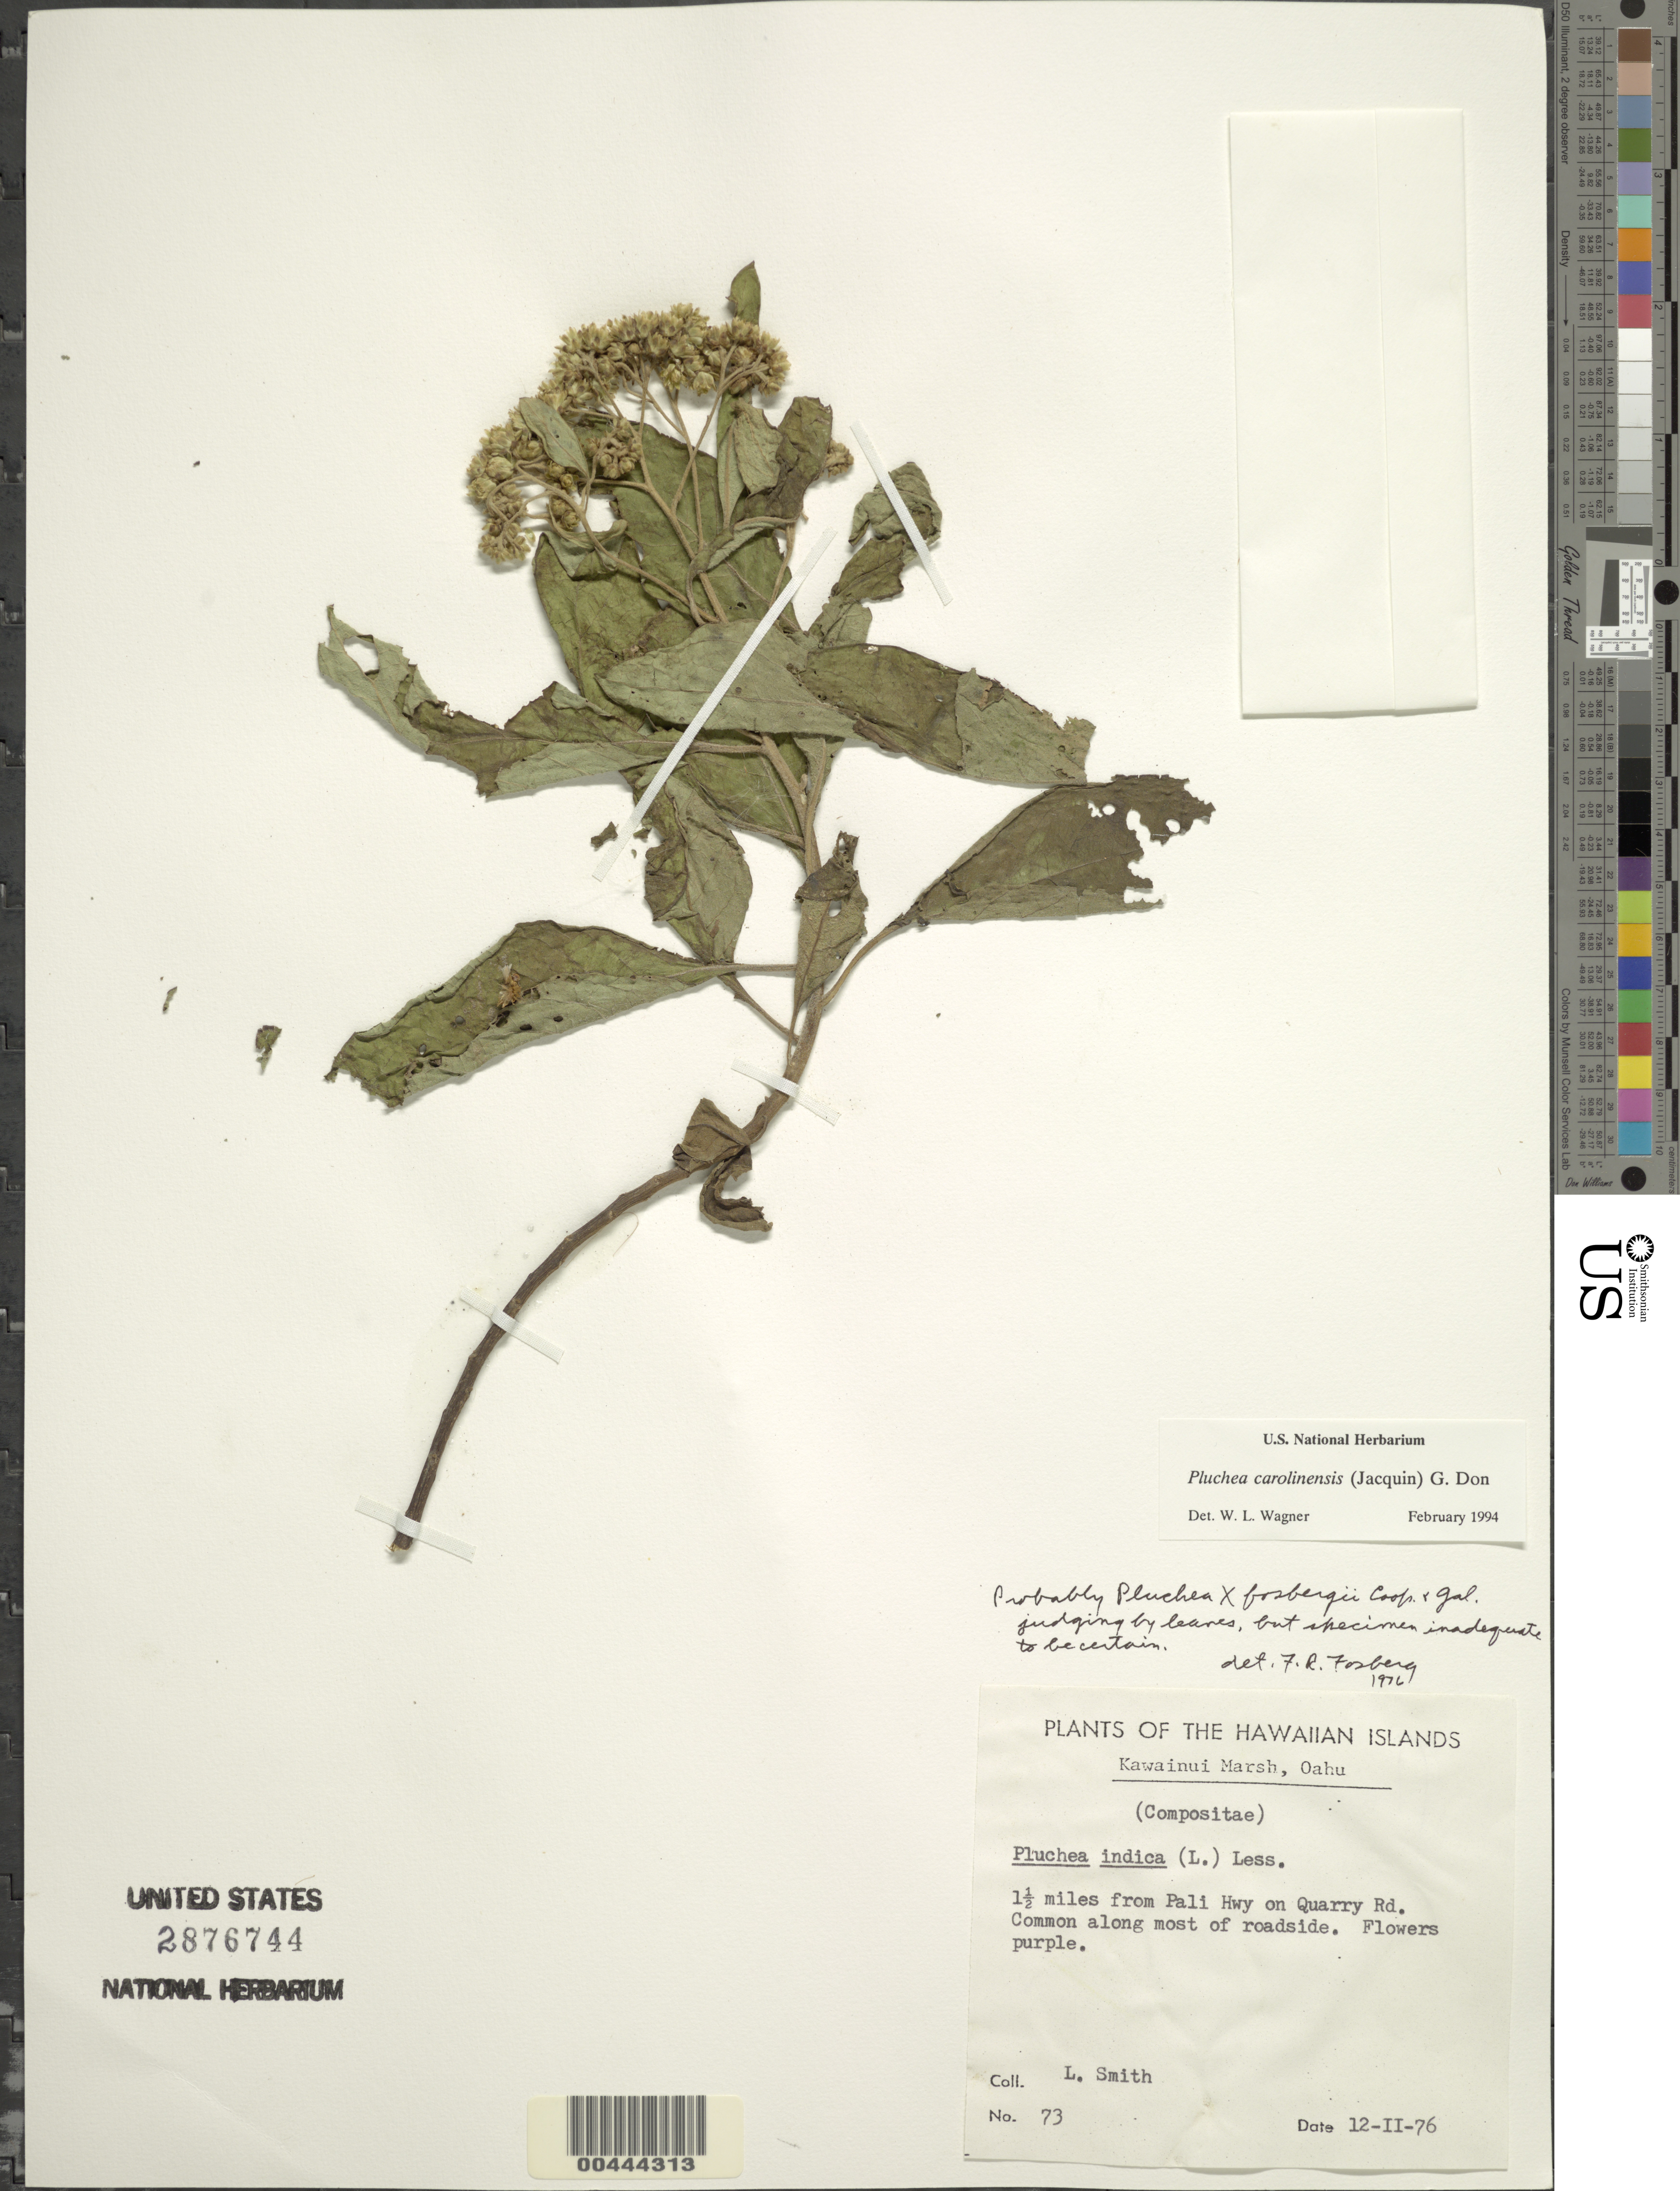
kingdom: Plantae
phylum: Tracheophyta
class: Magnoliopsida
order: Asterales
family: Asteraceae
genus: Pluchea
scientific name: Pluchea carolinensis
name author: (Jacq.) D. Don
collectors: L. Smith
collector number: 73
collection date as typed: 12 Feb 1976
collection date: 1976-02-12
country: United States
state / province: Hawaii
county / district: Honolulu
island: Oahu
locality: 1.5 mi from Pali Highway on Quarry Road, Kawainui Marsh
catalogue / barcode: US 2876744